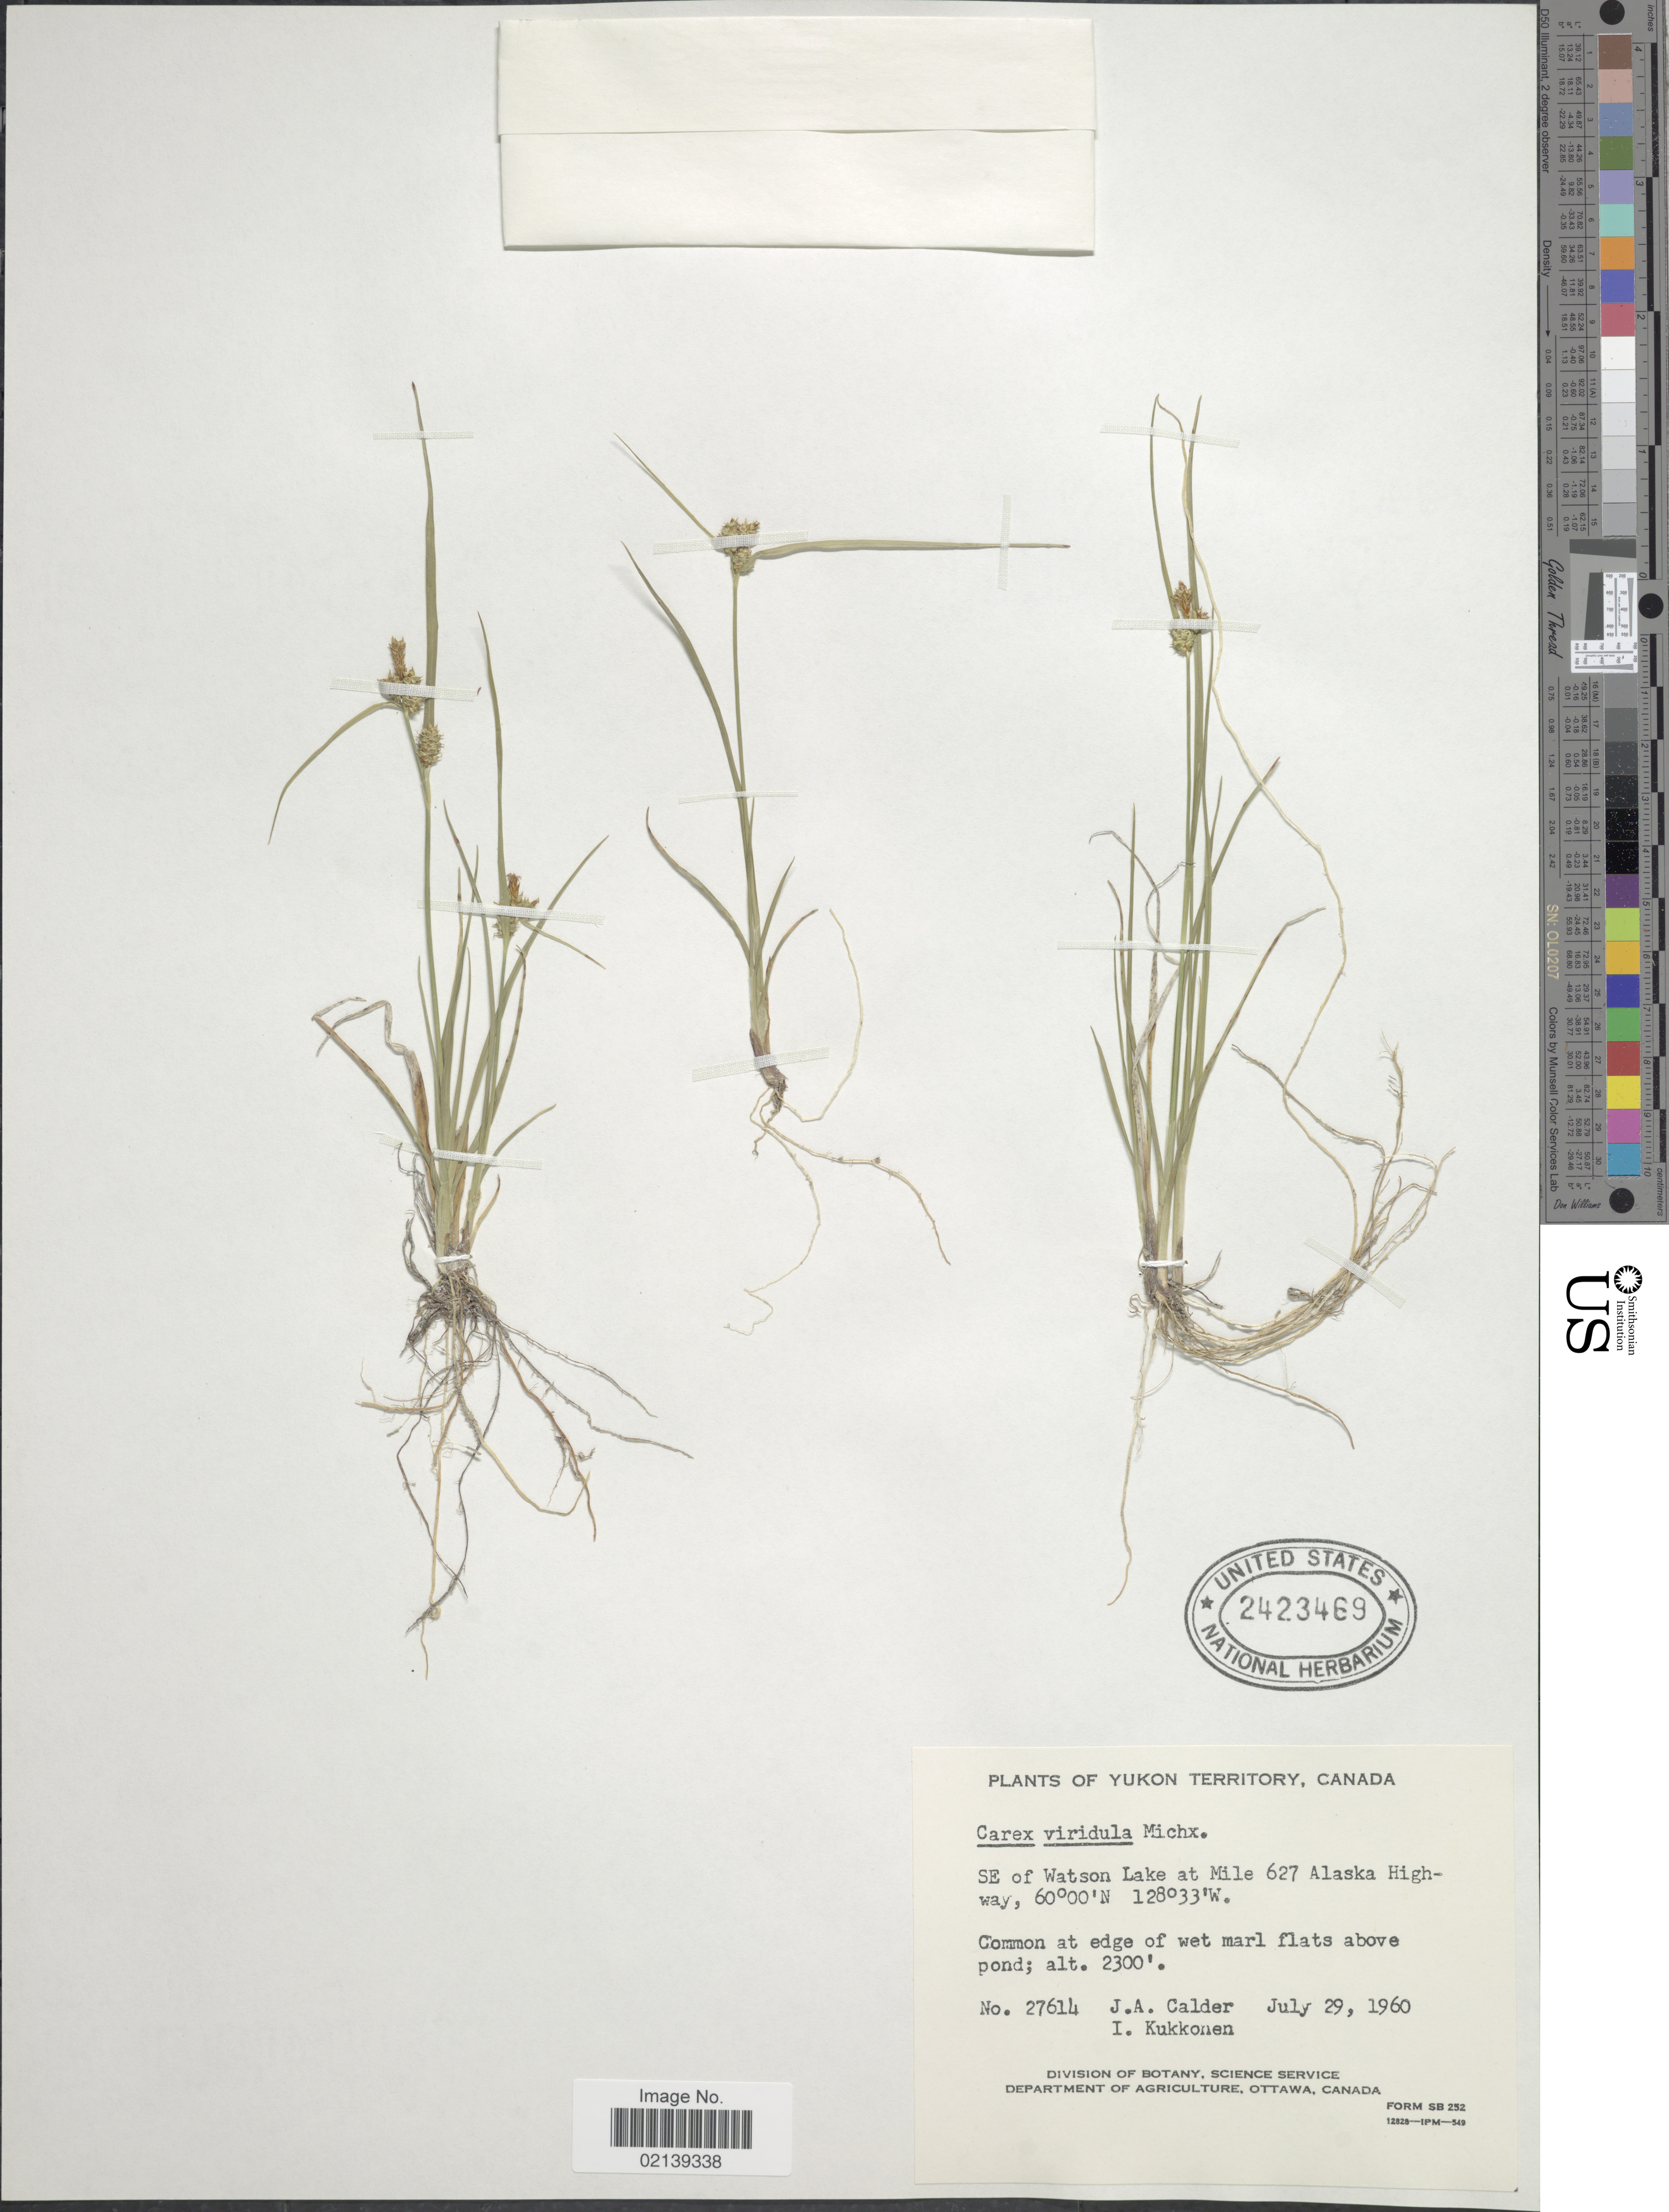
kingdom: Plantae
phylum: Tracheophyta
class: Liliopsida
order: Poales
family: Cyperaceae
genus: Carex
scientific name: Carex oederi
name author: Retz.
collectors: J. A. Calder & I. Kukkonen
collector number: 27614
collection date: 1960-07-29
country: Canada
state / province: Yukon Territory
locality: SE of Watson Lake at Mile 627 Alaska Highway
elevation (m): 701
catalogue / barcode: US 2423469